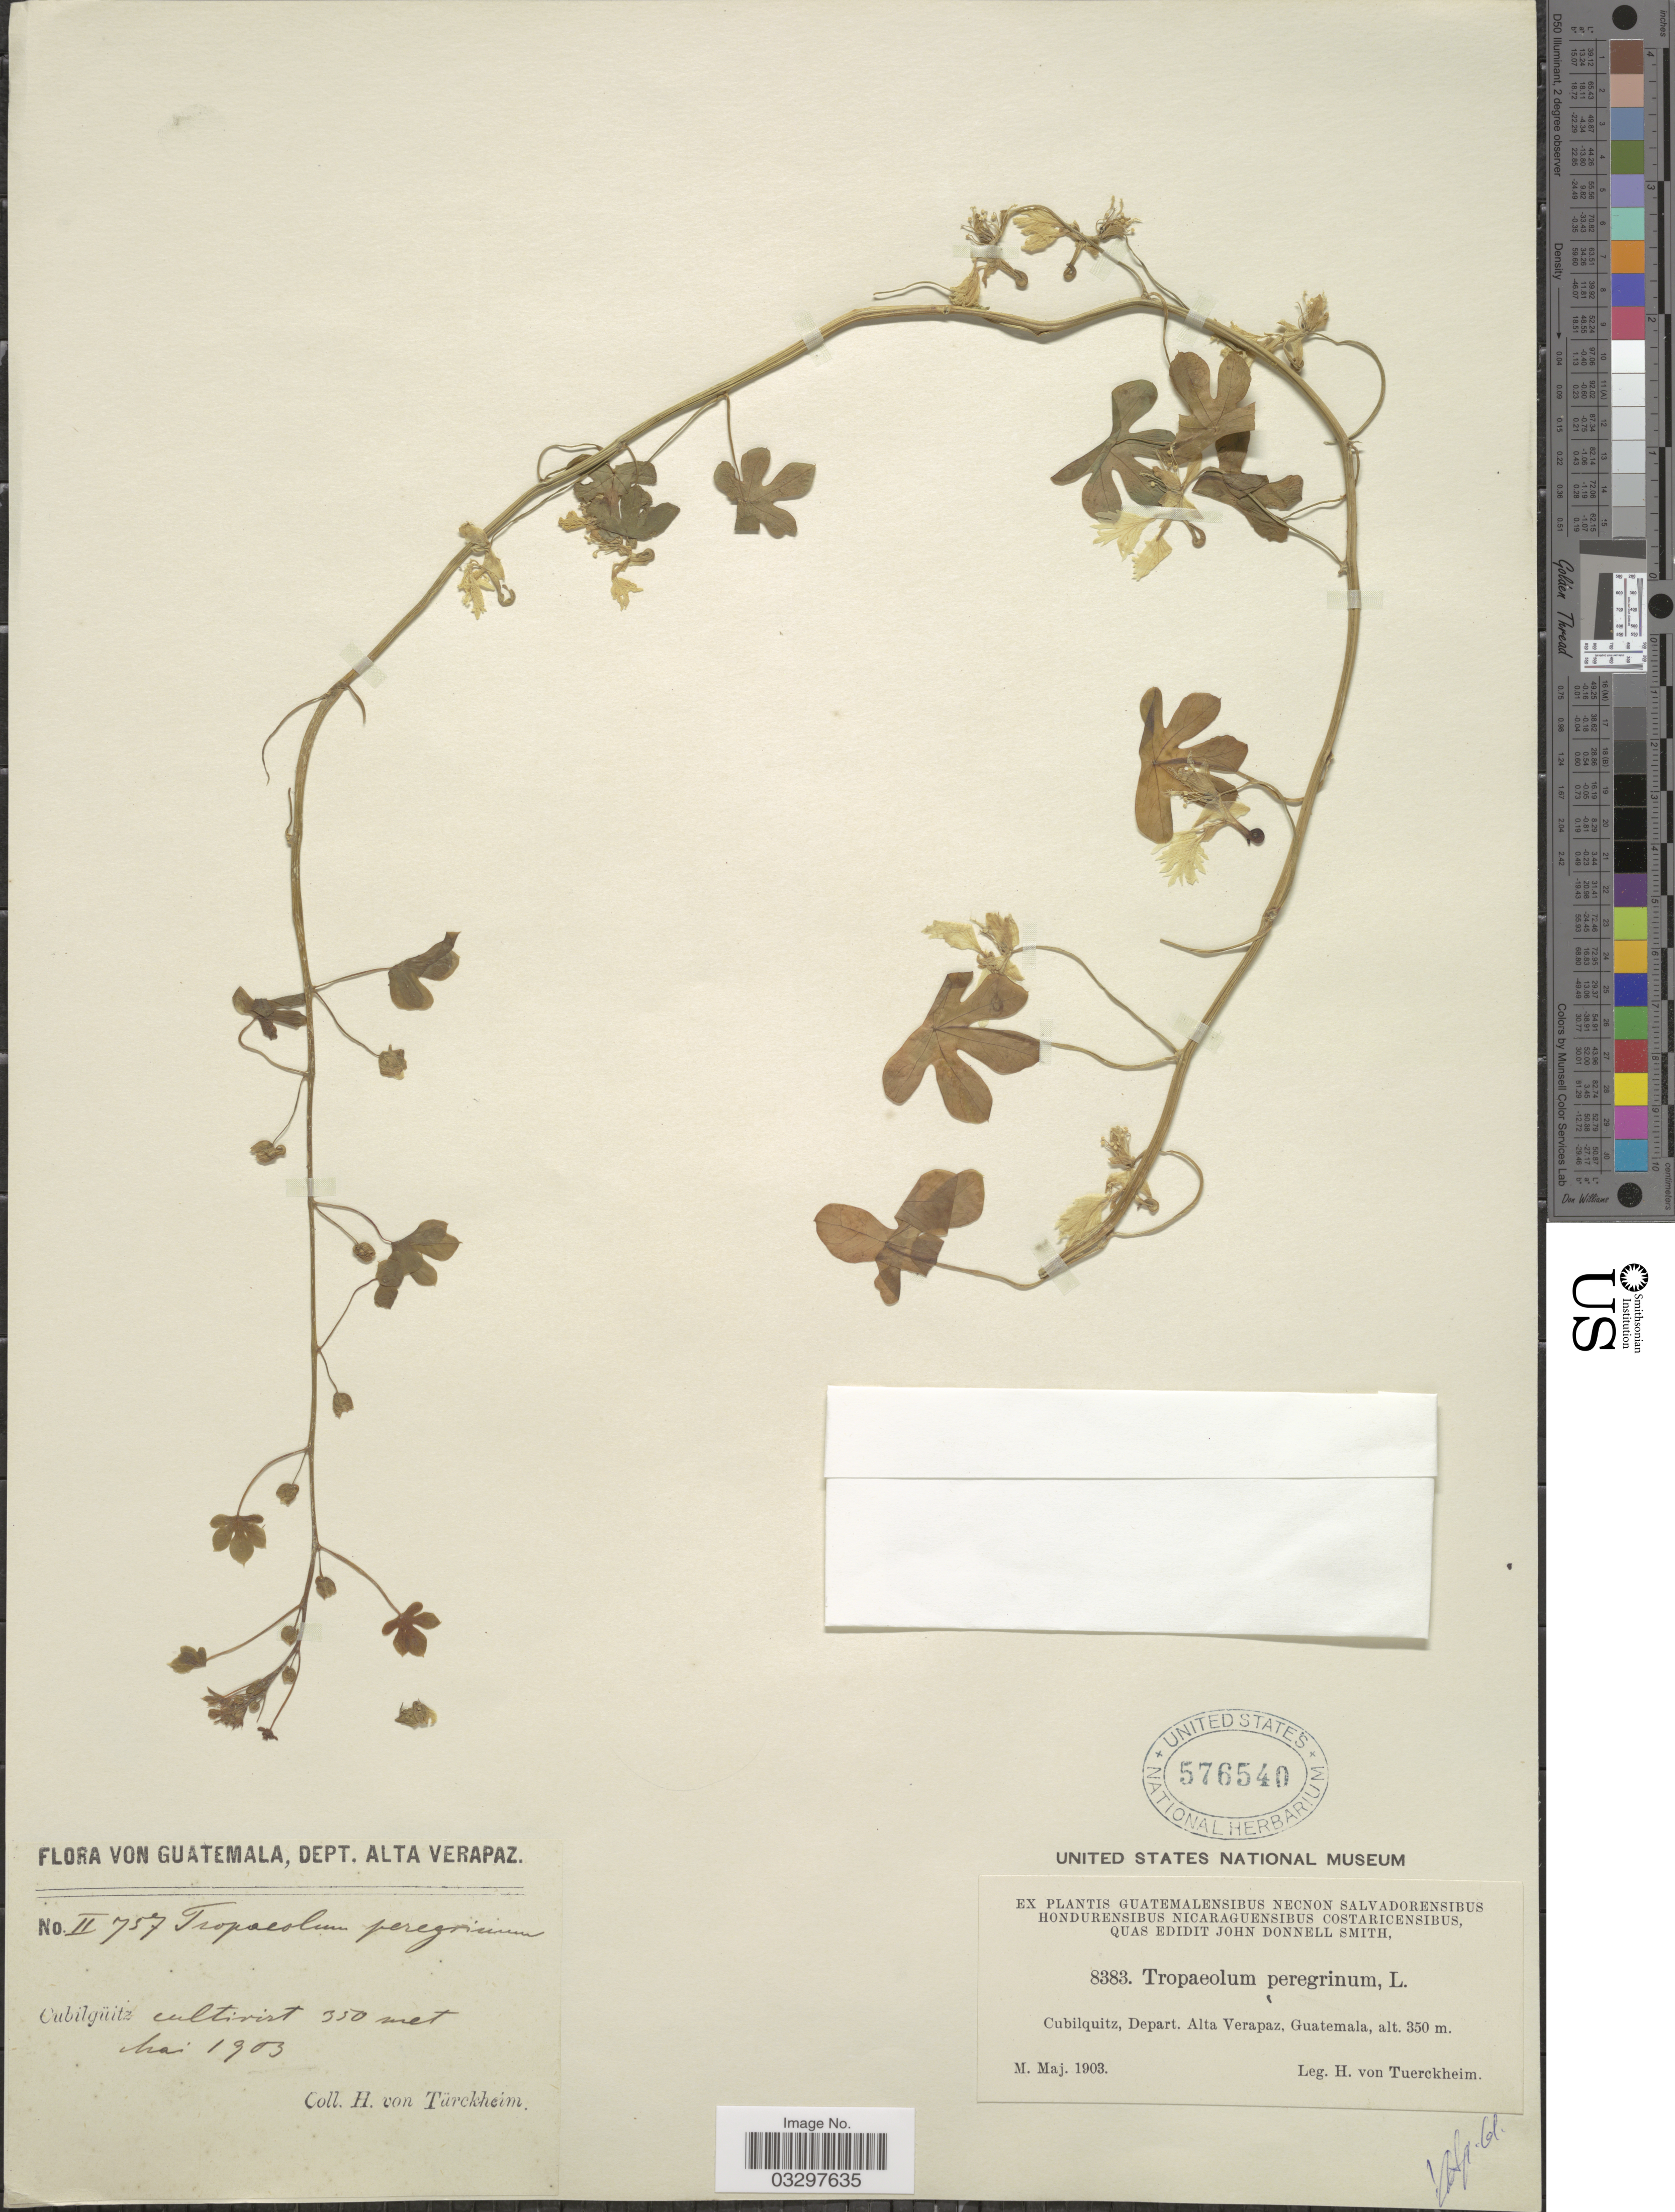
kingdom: Plantae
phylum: Tracheophyta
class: Magnoliopsida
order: Brassicales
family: Tropaeolaceae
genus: Tropaeolum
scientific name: Tropaeolum peregrinum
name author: L.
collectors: H. von Türckheim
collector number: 8383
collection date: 1903-05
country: Guatemala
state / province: Alta Verapaz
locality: Cubilquitz, Depart. Alta Verapaz.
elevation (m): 350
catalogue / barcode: US 576540